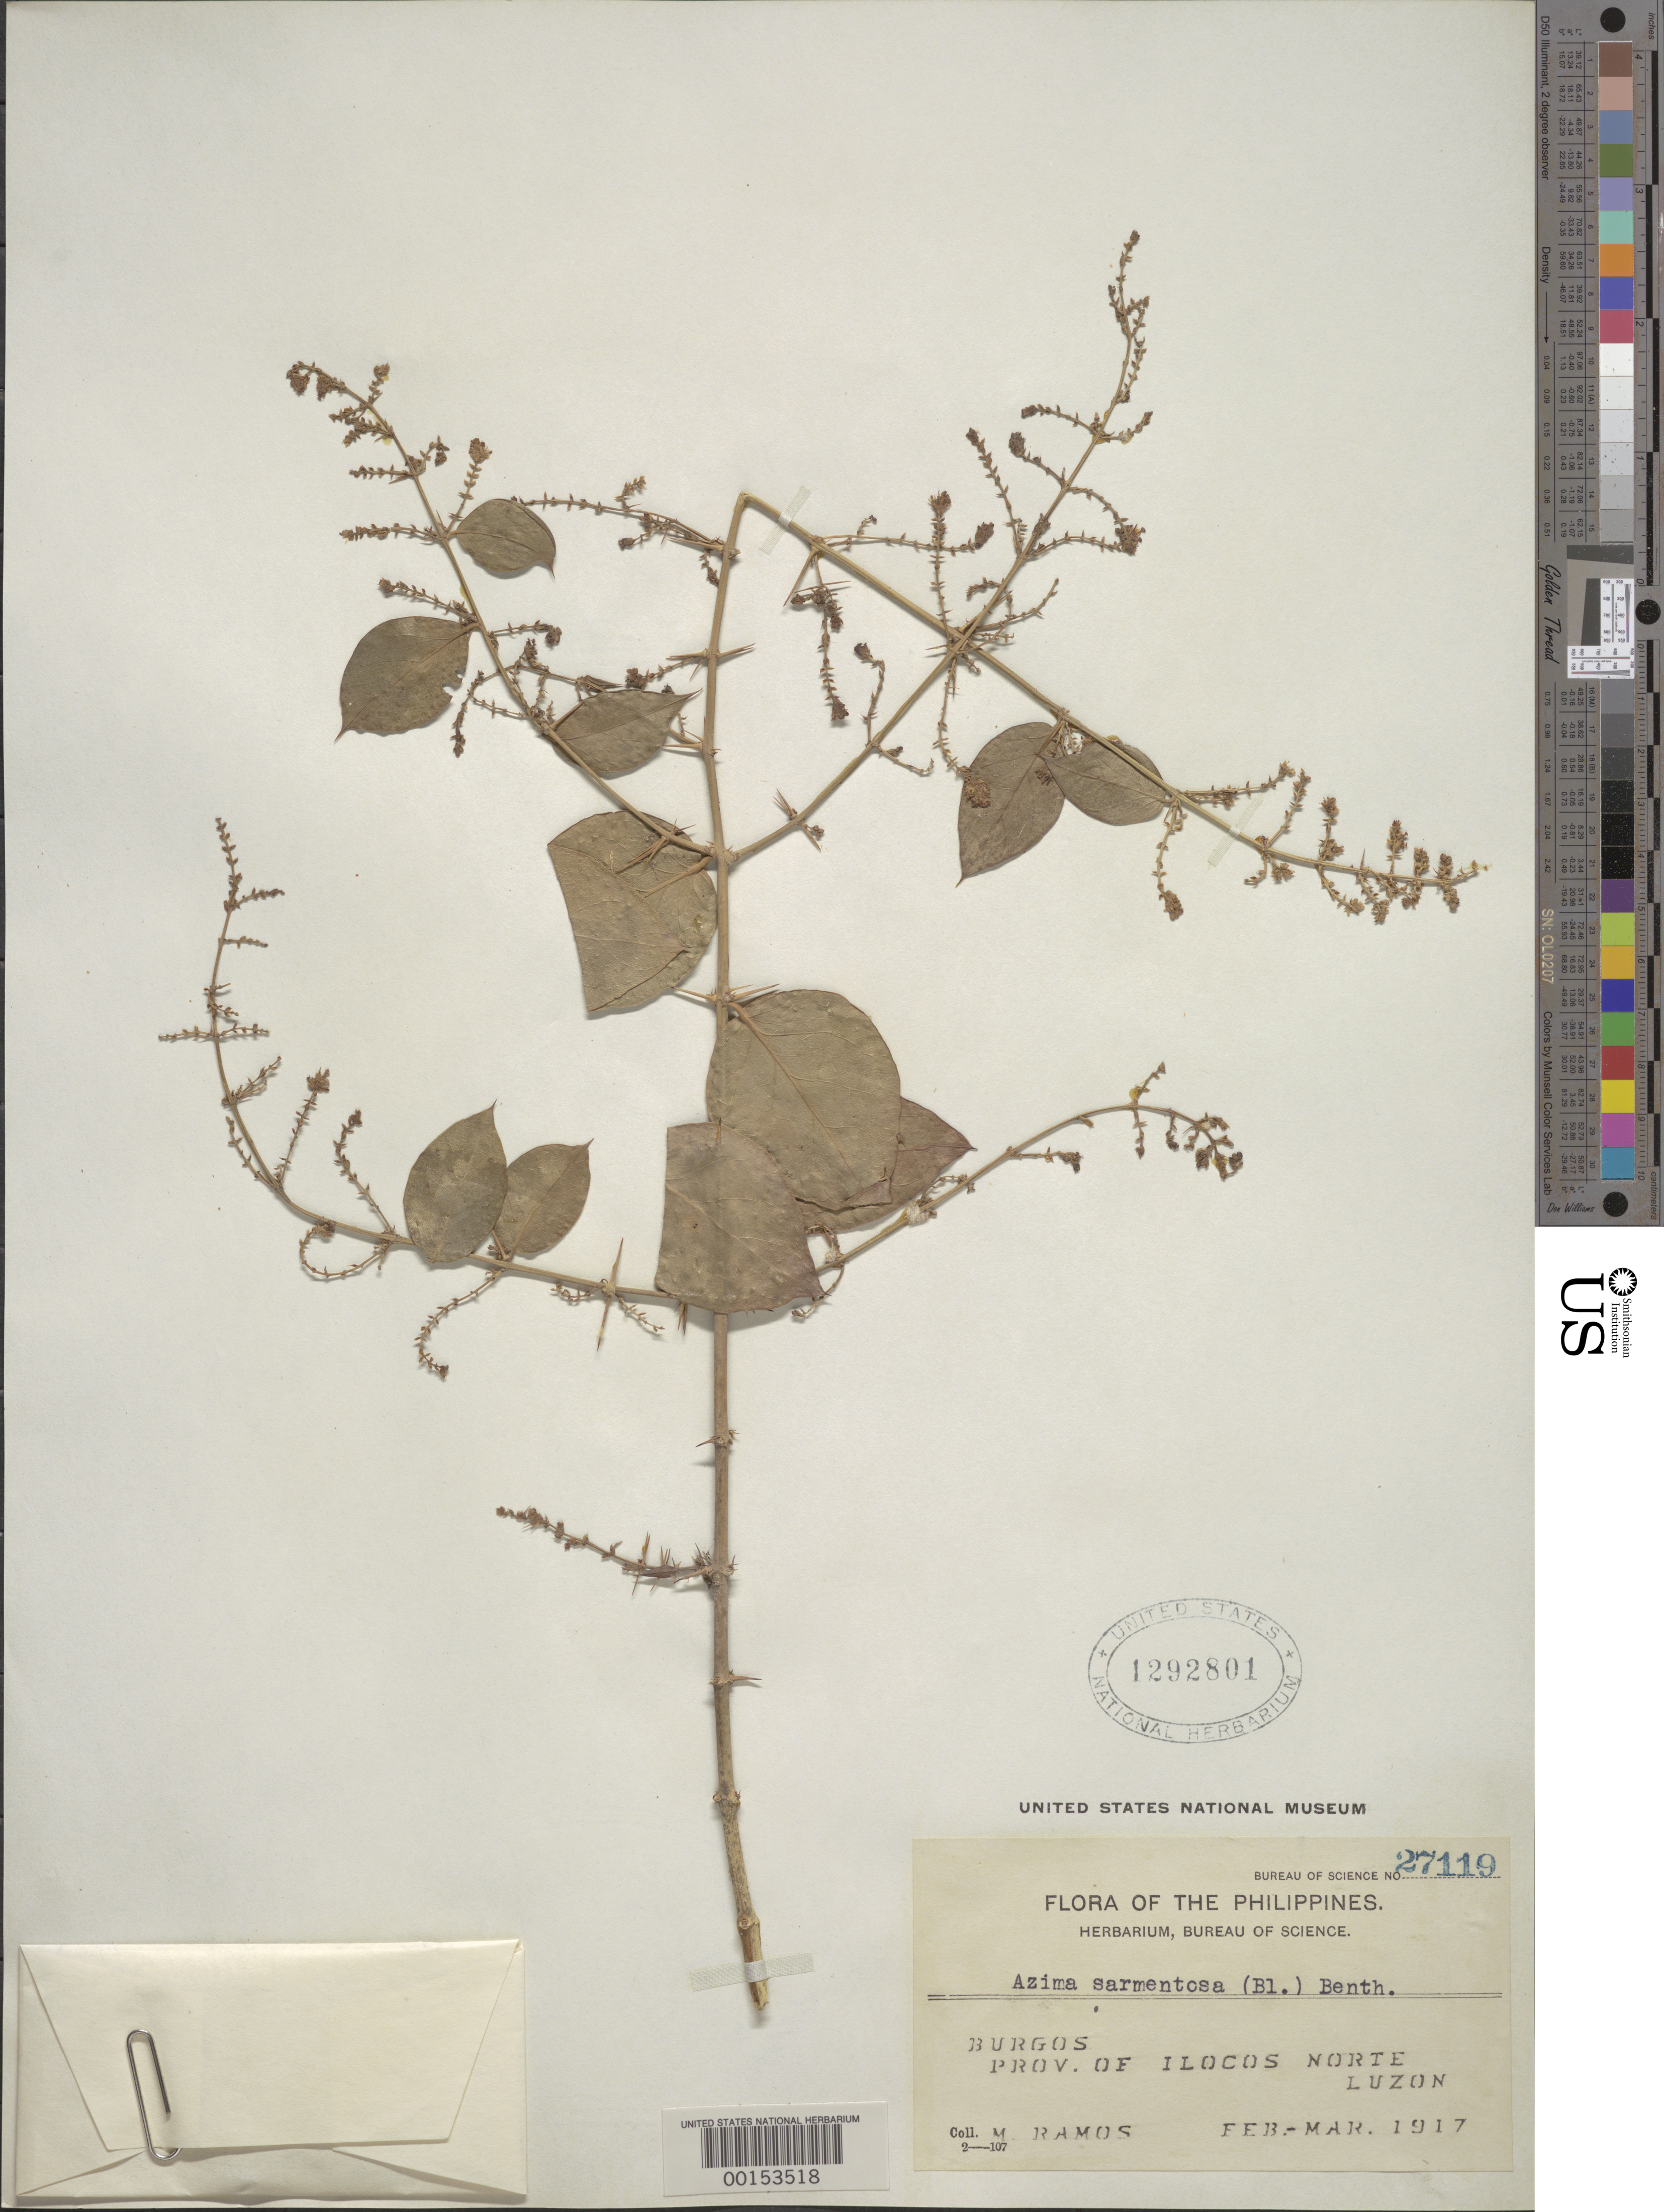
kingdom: Plantae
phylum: Tracheophyta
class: Magnoliopsida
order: Brassicales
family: Salvadoraceae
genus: Azima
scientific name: Azima sarmentosa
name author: (Blume) Benth. & Hook. f.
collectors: M. Ramos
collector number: Bureau of Science 27119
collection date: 1917-02/1917-03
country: Philippines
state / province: Ilocos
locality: Burgos. Prov. of Ilocos Norte. Luzon.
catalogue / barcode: US 1292801